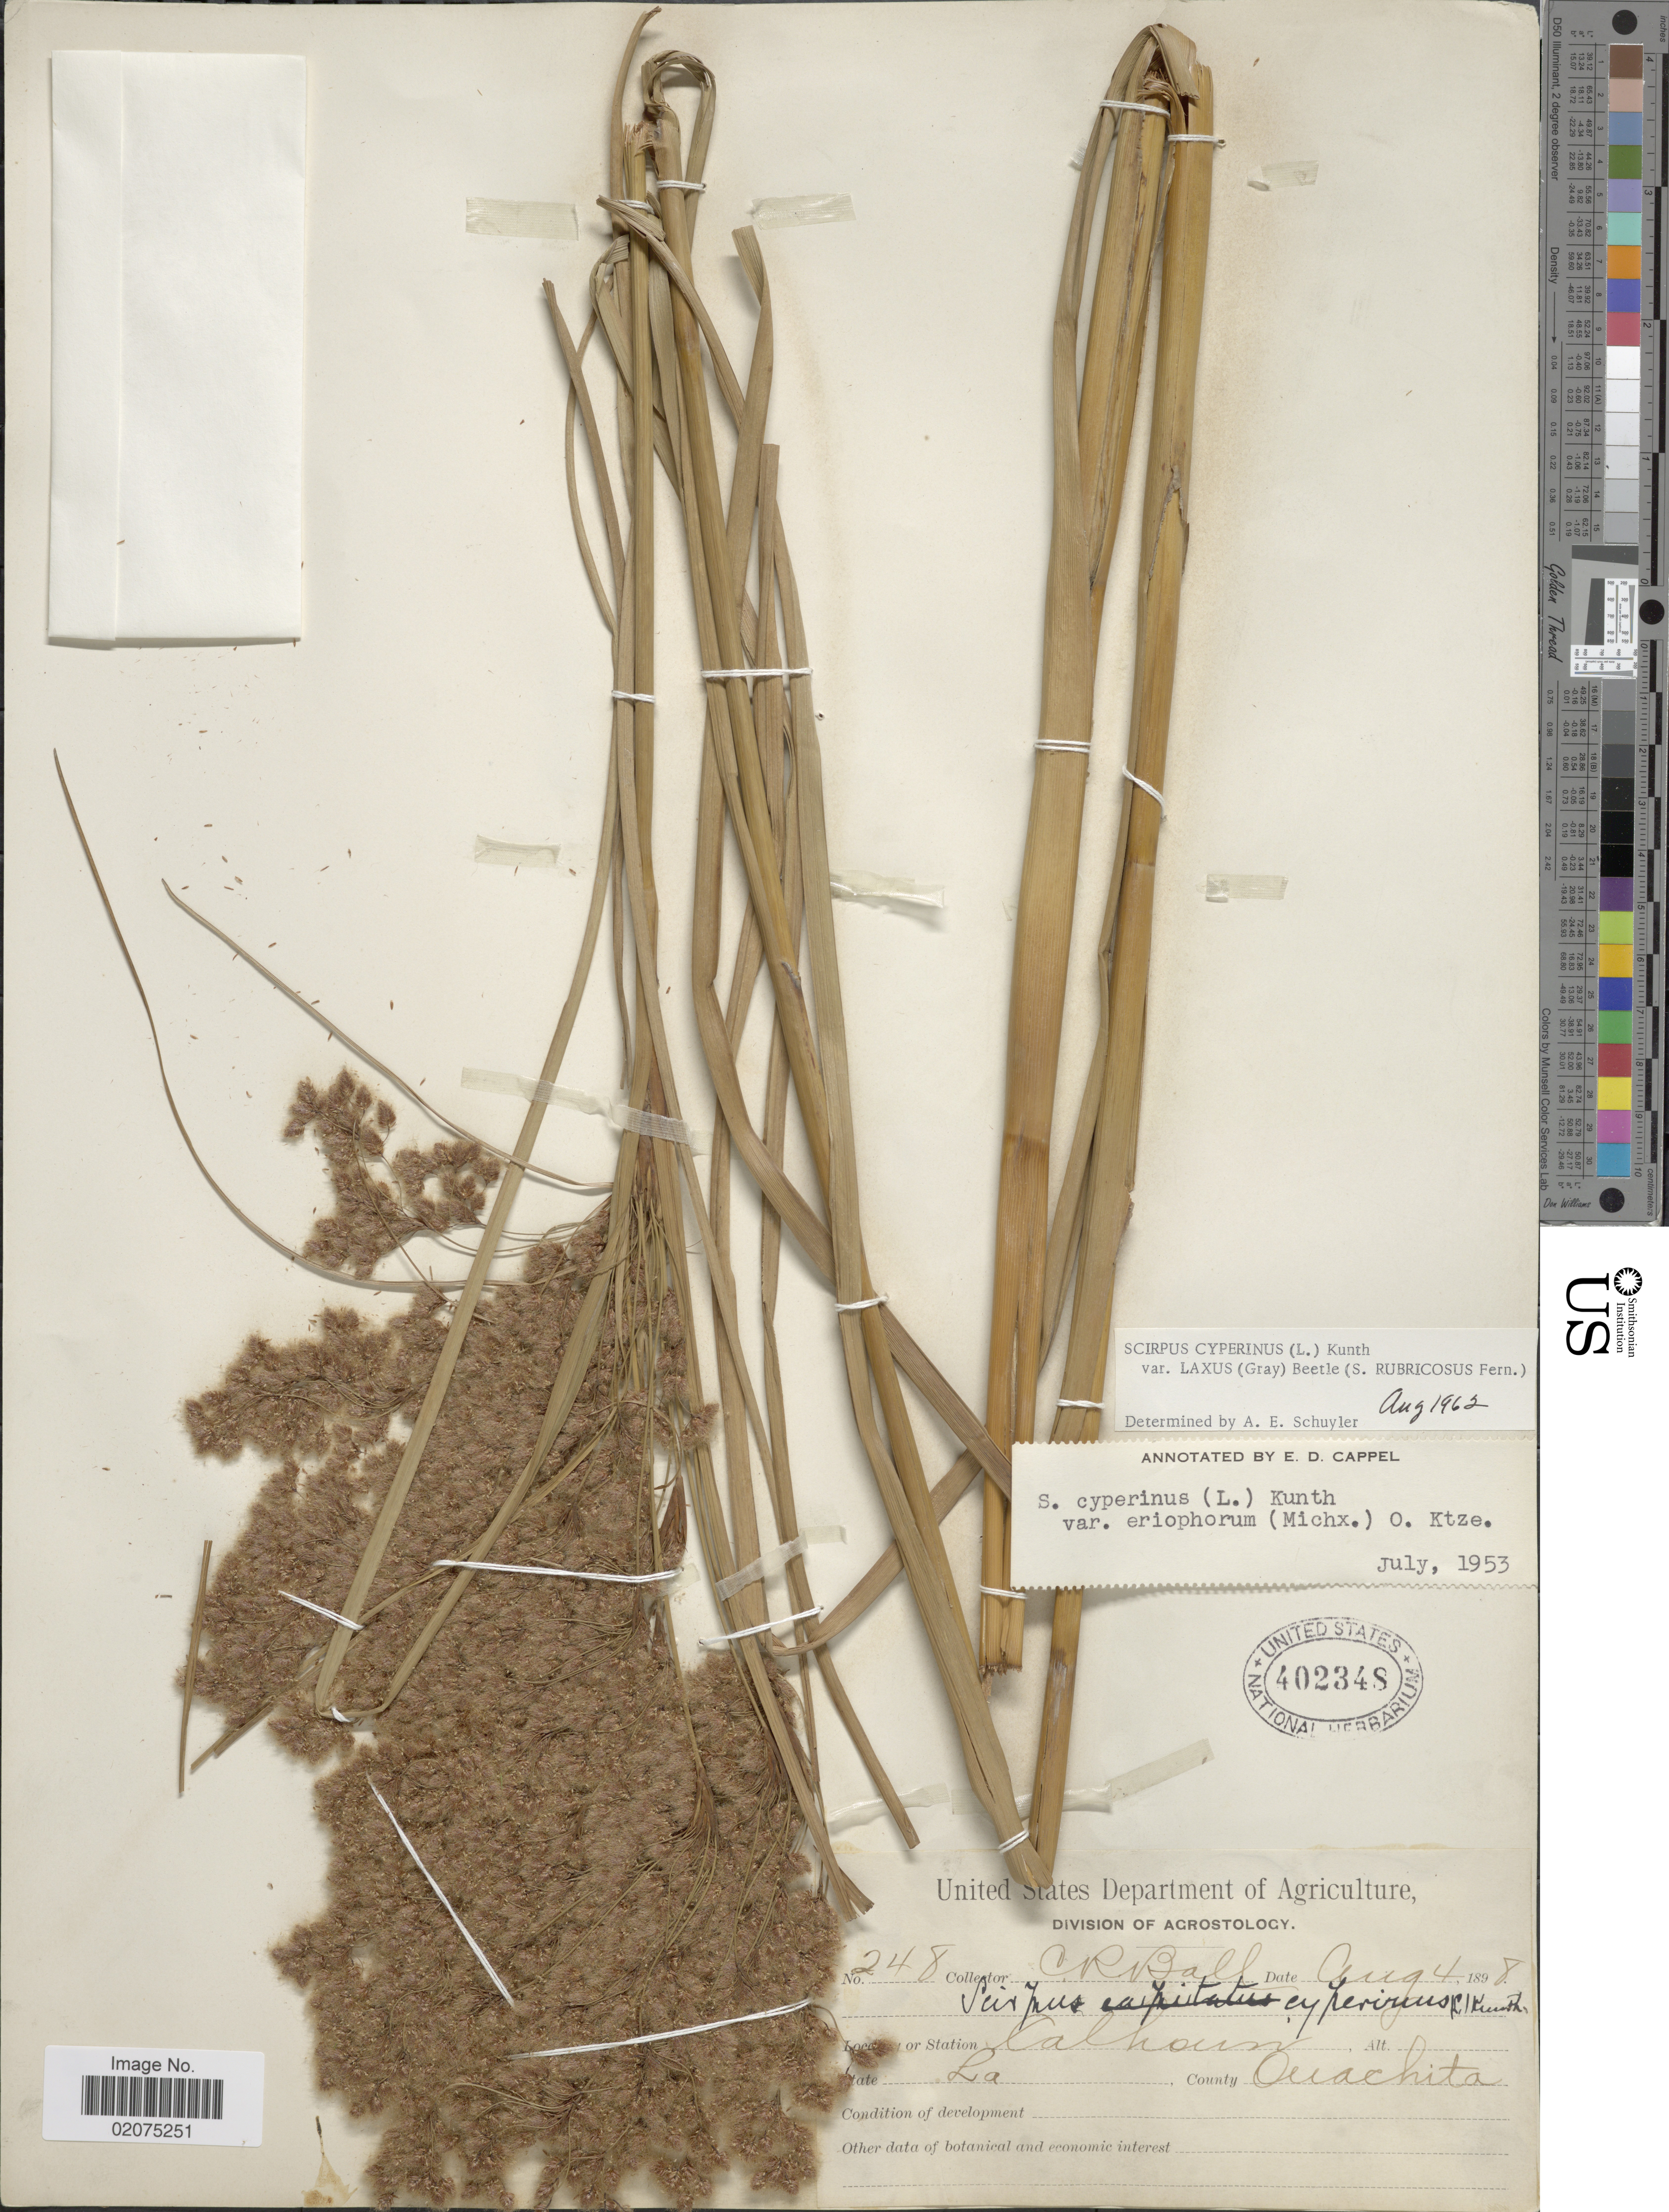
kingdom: Plantae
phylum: Tracheophyta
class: Liliopsida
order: Poales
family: Cyperaceae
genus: Scirpus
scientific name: Scirpus cyperinus var. laxus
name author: (A. Gray) Beetle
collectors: C. R. Ball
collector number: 248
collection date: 1898-08-04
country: United States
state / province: Louisiana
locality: Calhoun, La, County Ouachita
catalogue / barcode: US 402348